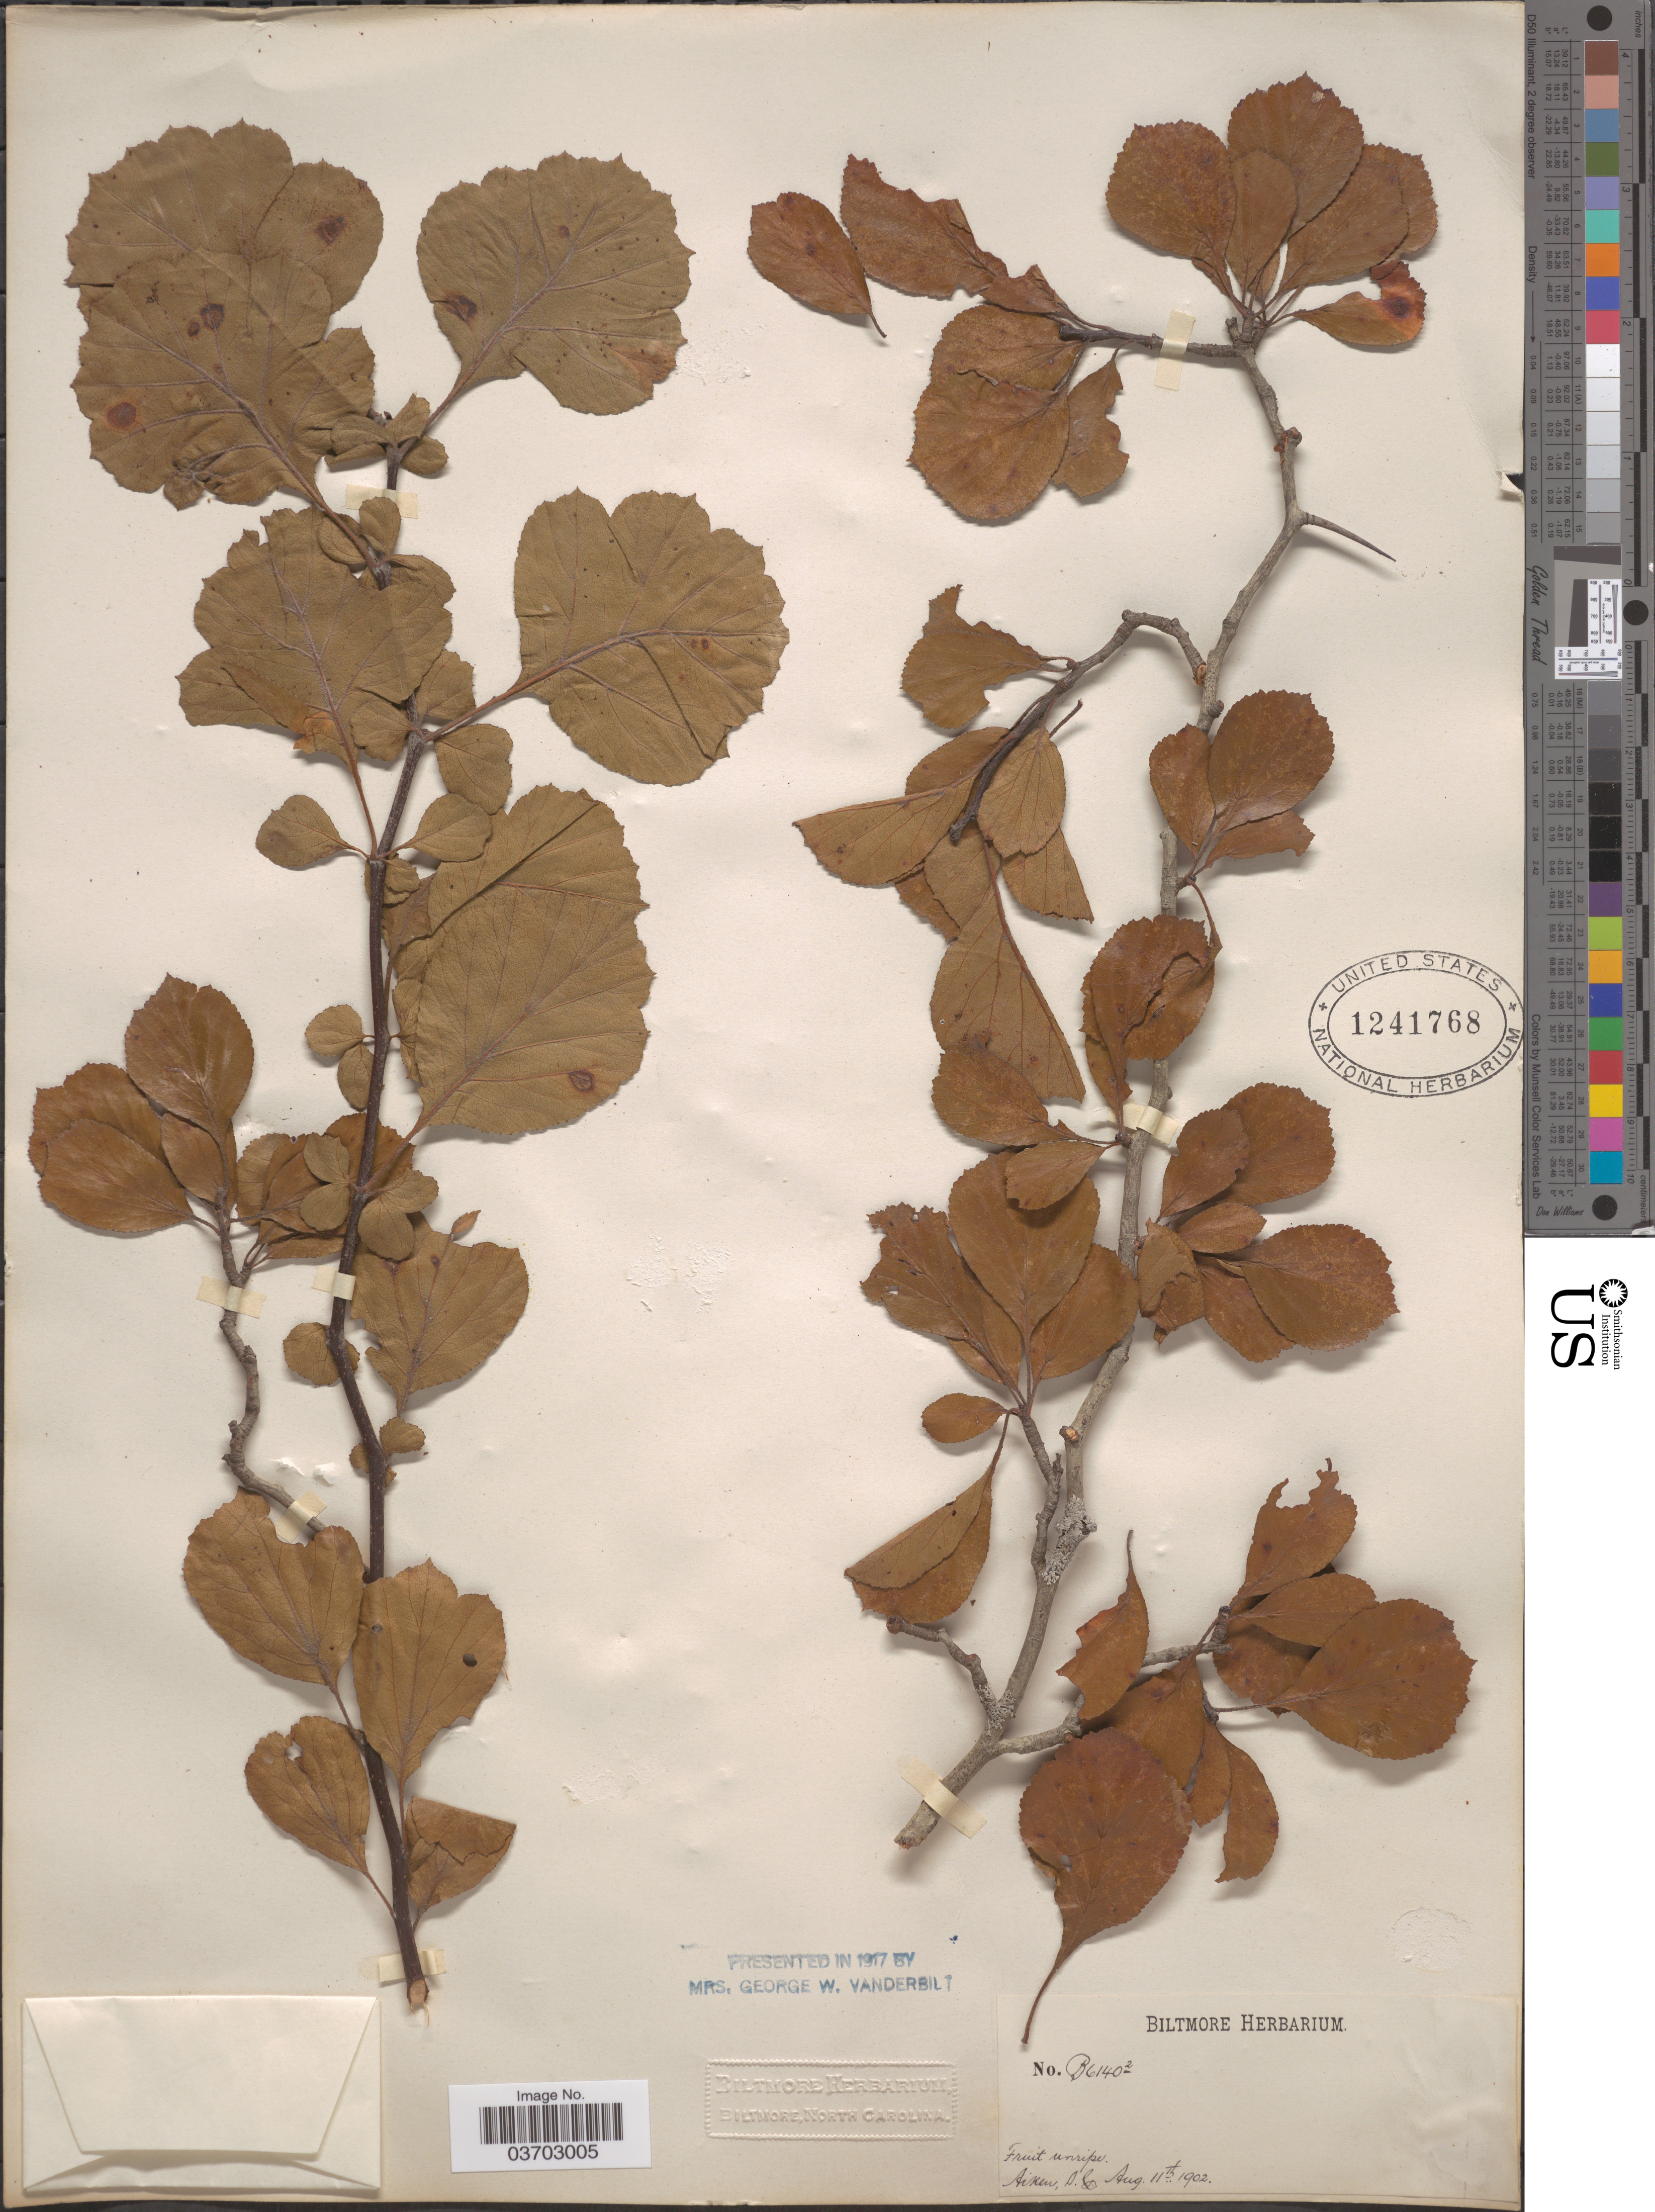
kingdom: Plantae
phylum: Tracheophyta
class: Magnoliopsida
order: Rosales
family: Rosaceae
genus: Crataegus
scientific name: Crataegus condigna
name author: Beadle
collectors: ex herb. Biltmore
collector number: B6140²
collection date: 1902-08-11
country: United States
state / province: South Carolina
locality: Aiken.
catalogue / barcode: US 1241768